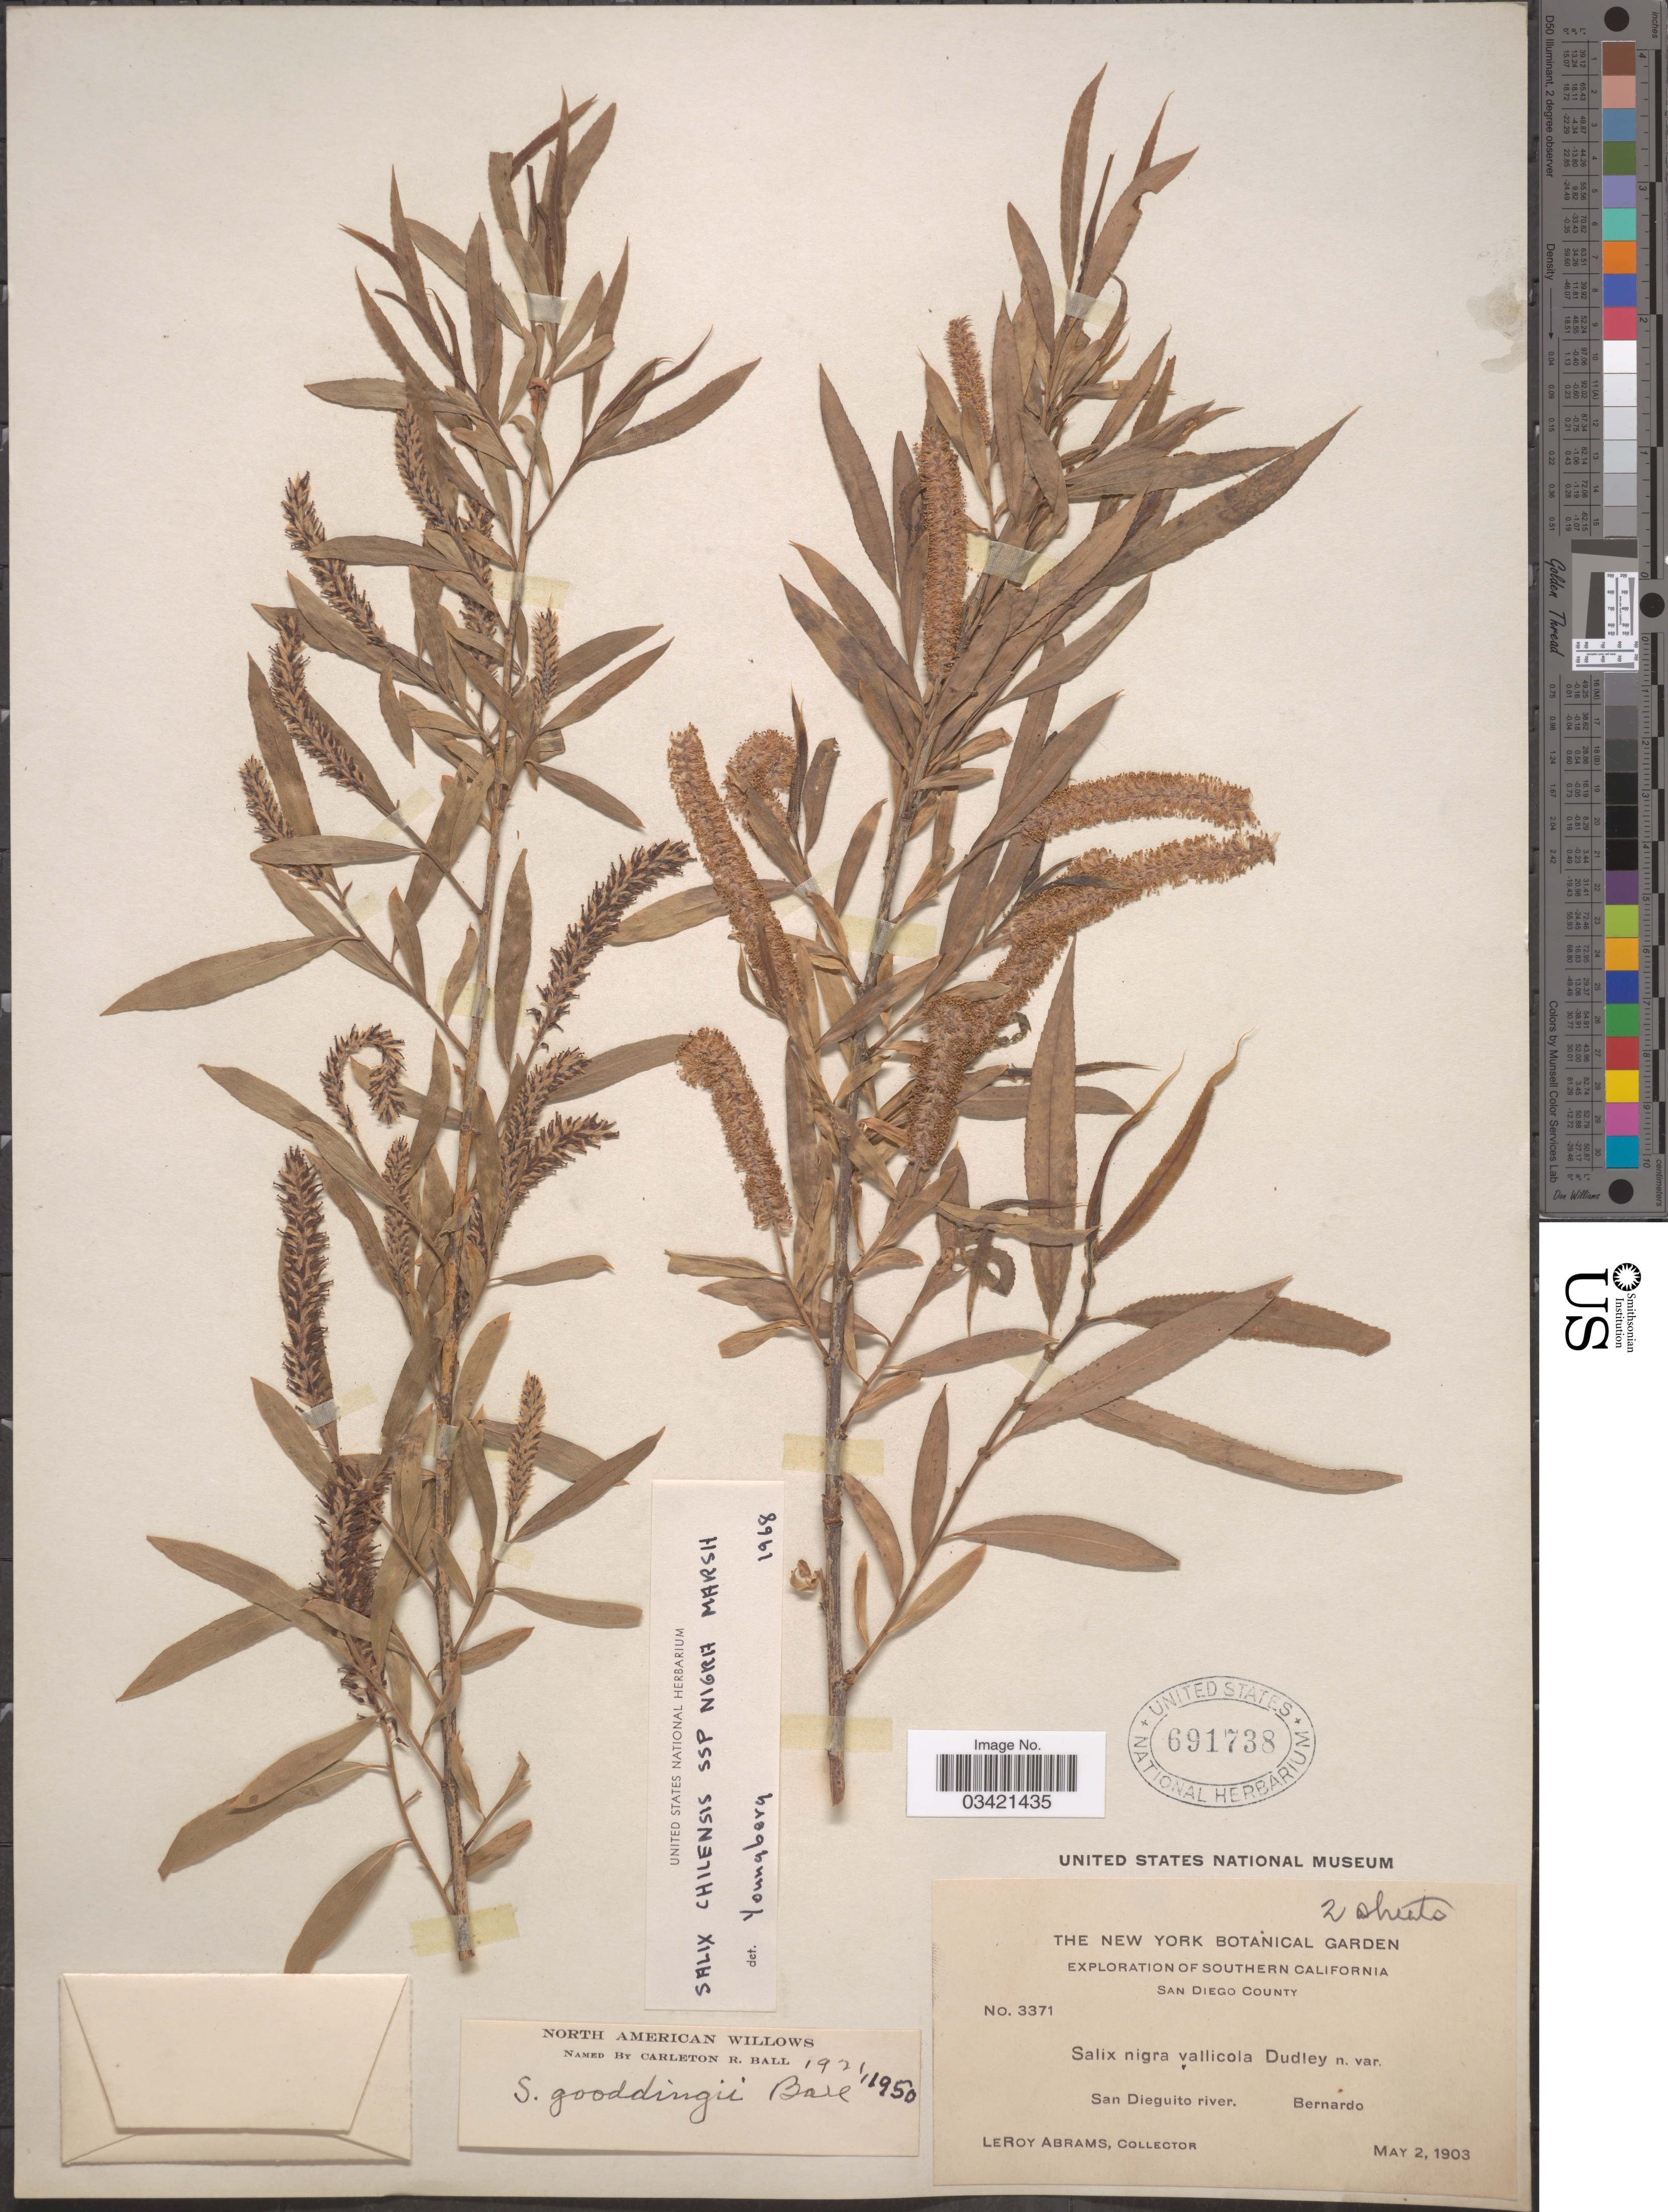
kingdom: Plantae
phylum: Tracheophyta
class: Magnoliopsida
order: Malpighiales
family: Salicaceae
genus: Salix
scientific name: Salix gooddingii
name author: C.R. Ball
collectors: L. Abrams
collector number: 3371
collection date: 1903-05-02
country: United States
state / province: California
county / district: San Diego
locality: Southern California. San Diego County. San dieguito river. Bernardo.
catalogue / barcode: US 691738